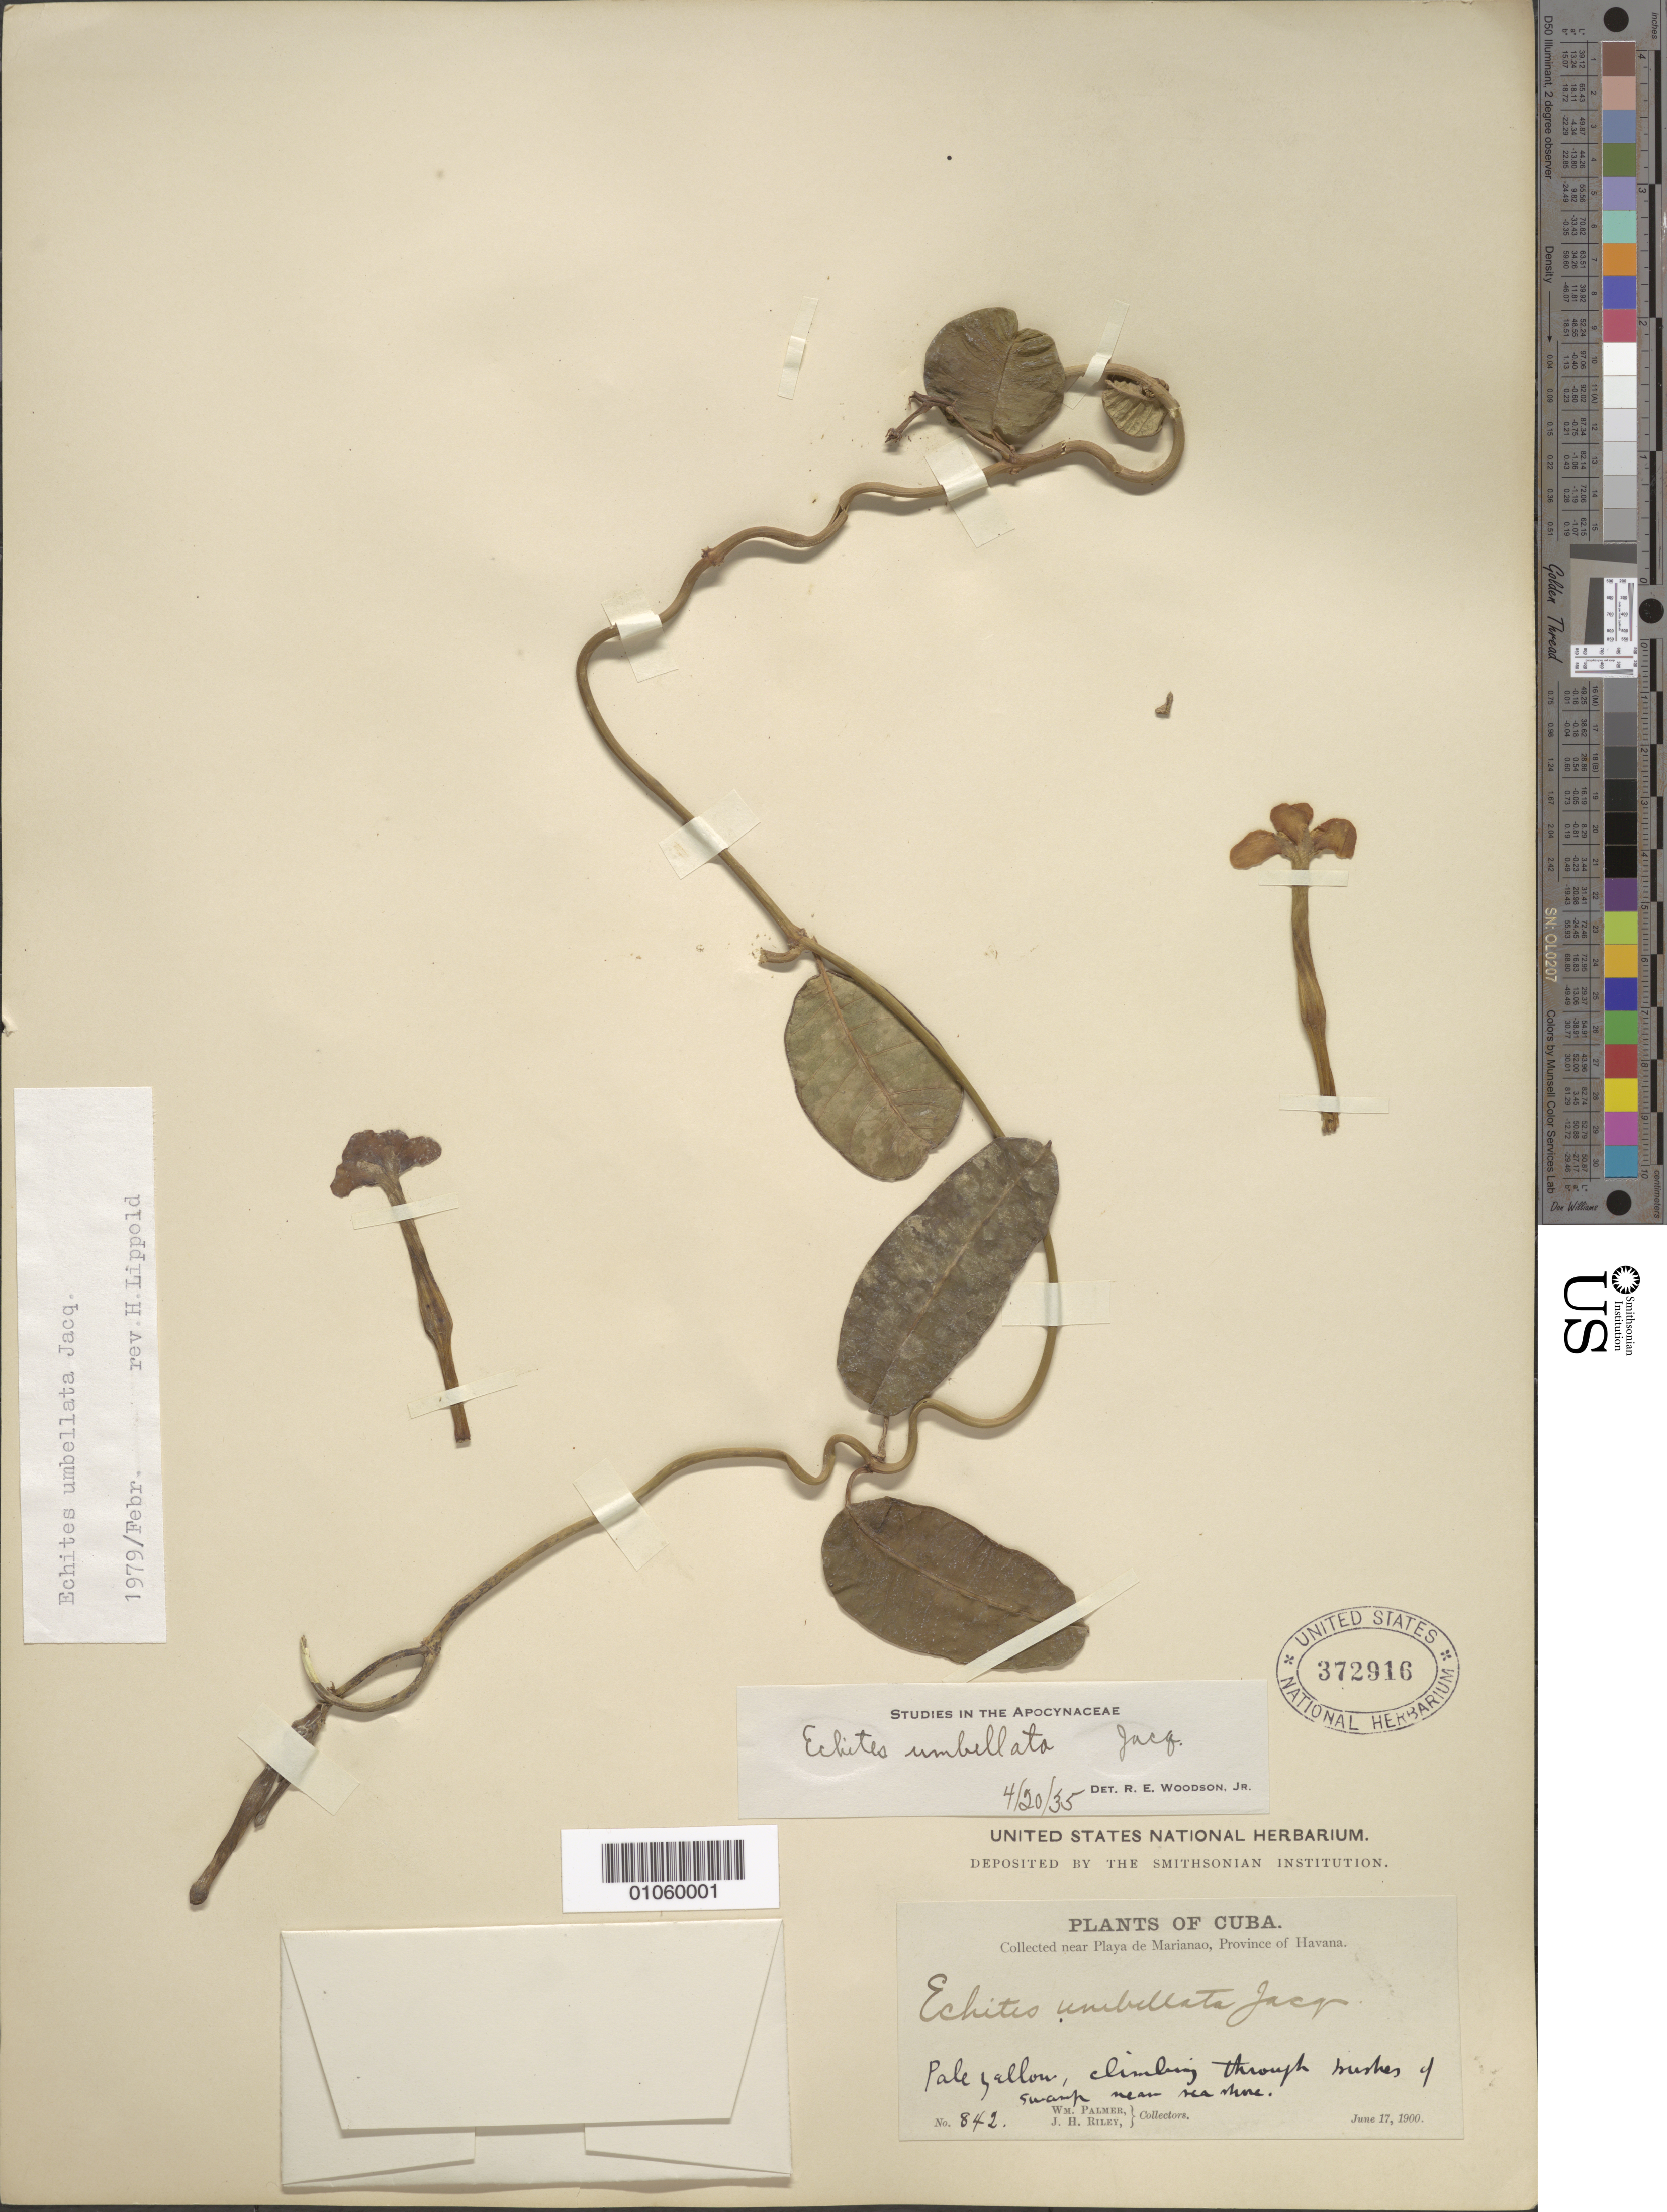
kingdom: Plantae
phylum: Tracheophyta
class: Magnoliopsida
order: Gentianales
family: Apocynaceae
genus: Echites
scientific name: Echites umbellatus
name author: Jacq.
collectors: W. Palmer & J. H. Riley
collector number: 842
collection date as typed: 17 Jun 1900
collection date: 1900-06-17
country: Cuba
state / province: La Habana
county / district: Municipio Playa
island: Cuba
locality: Swamp near sea shore, near Playa de Marianao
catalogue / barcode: US 372916